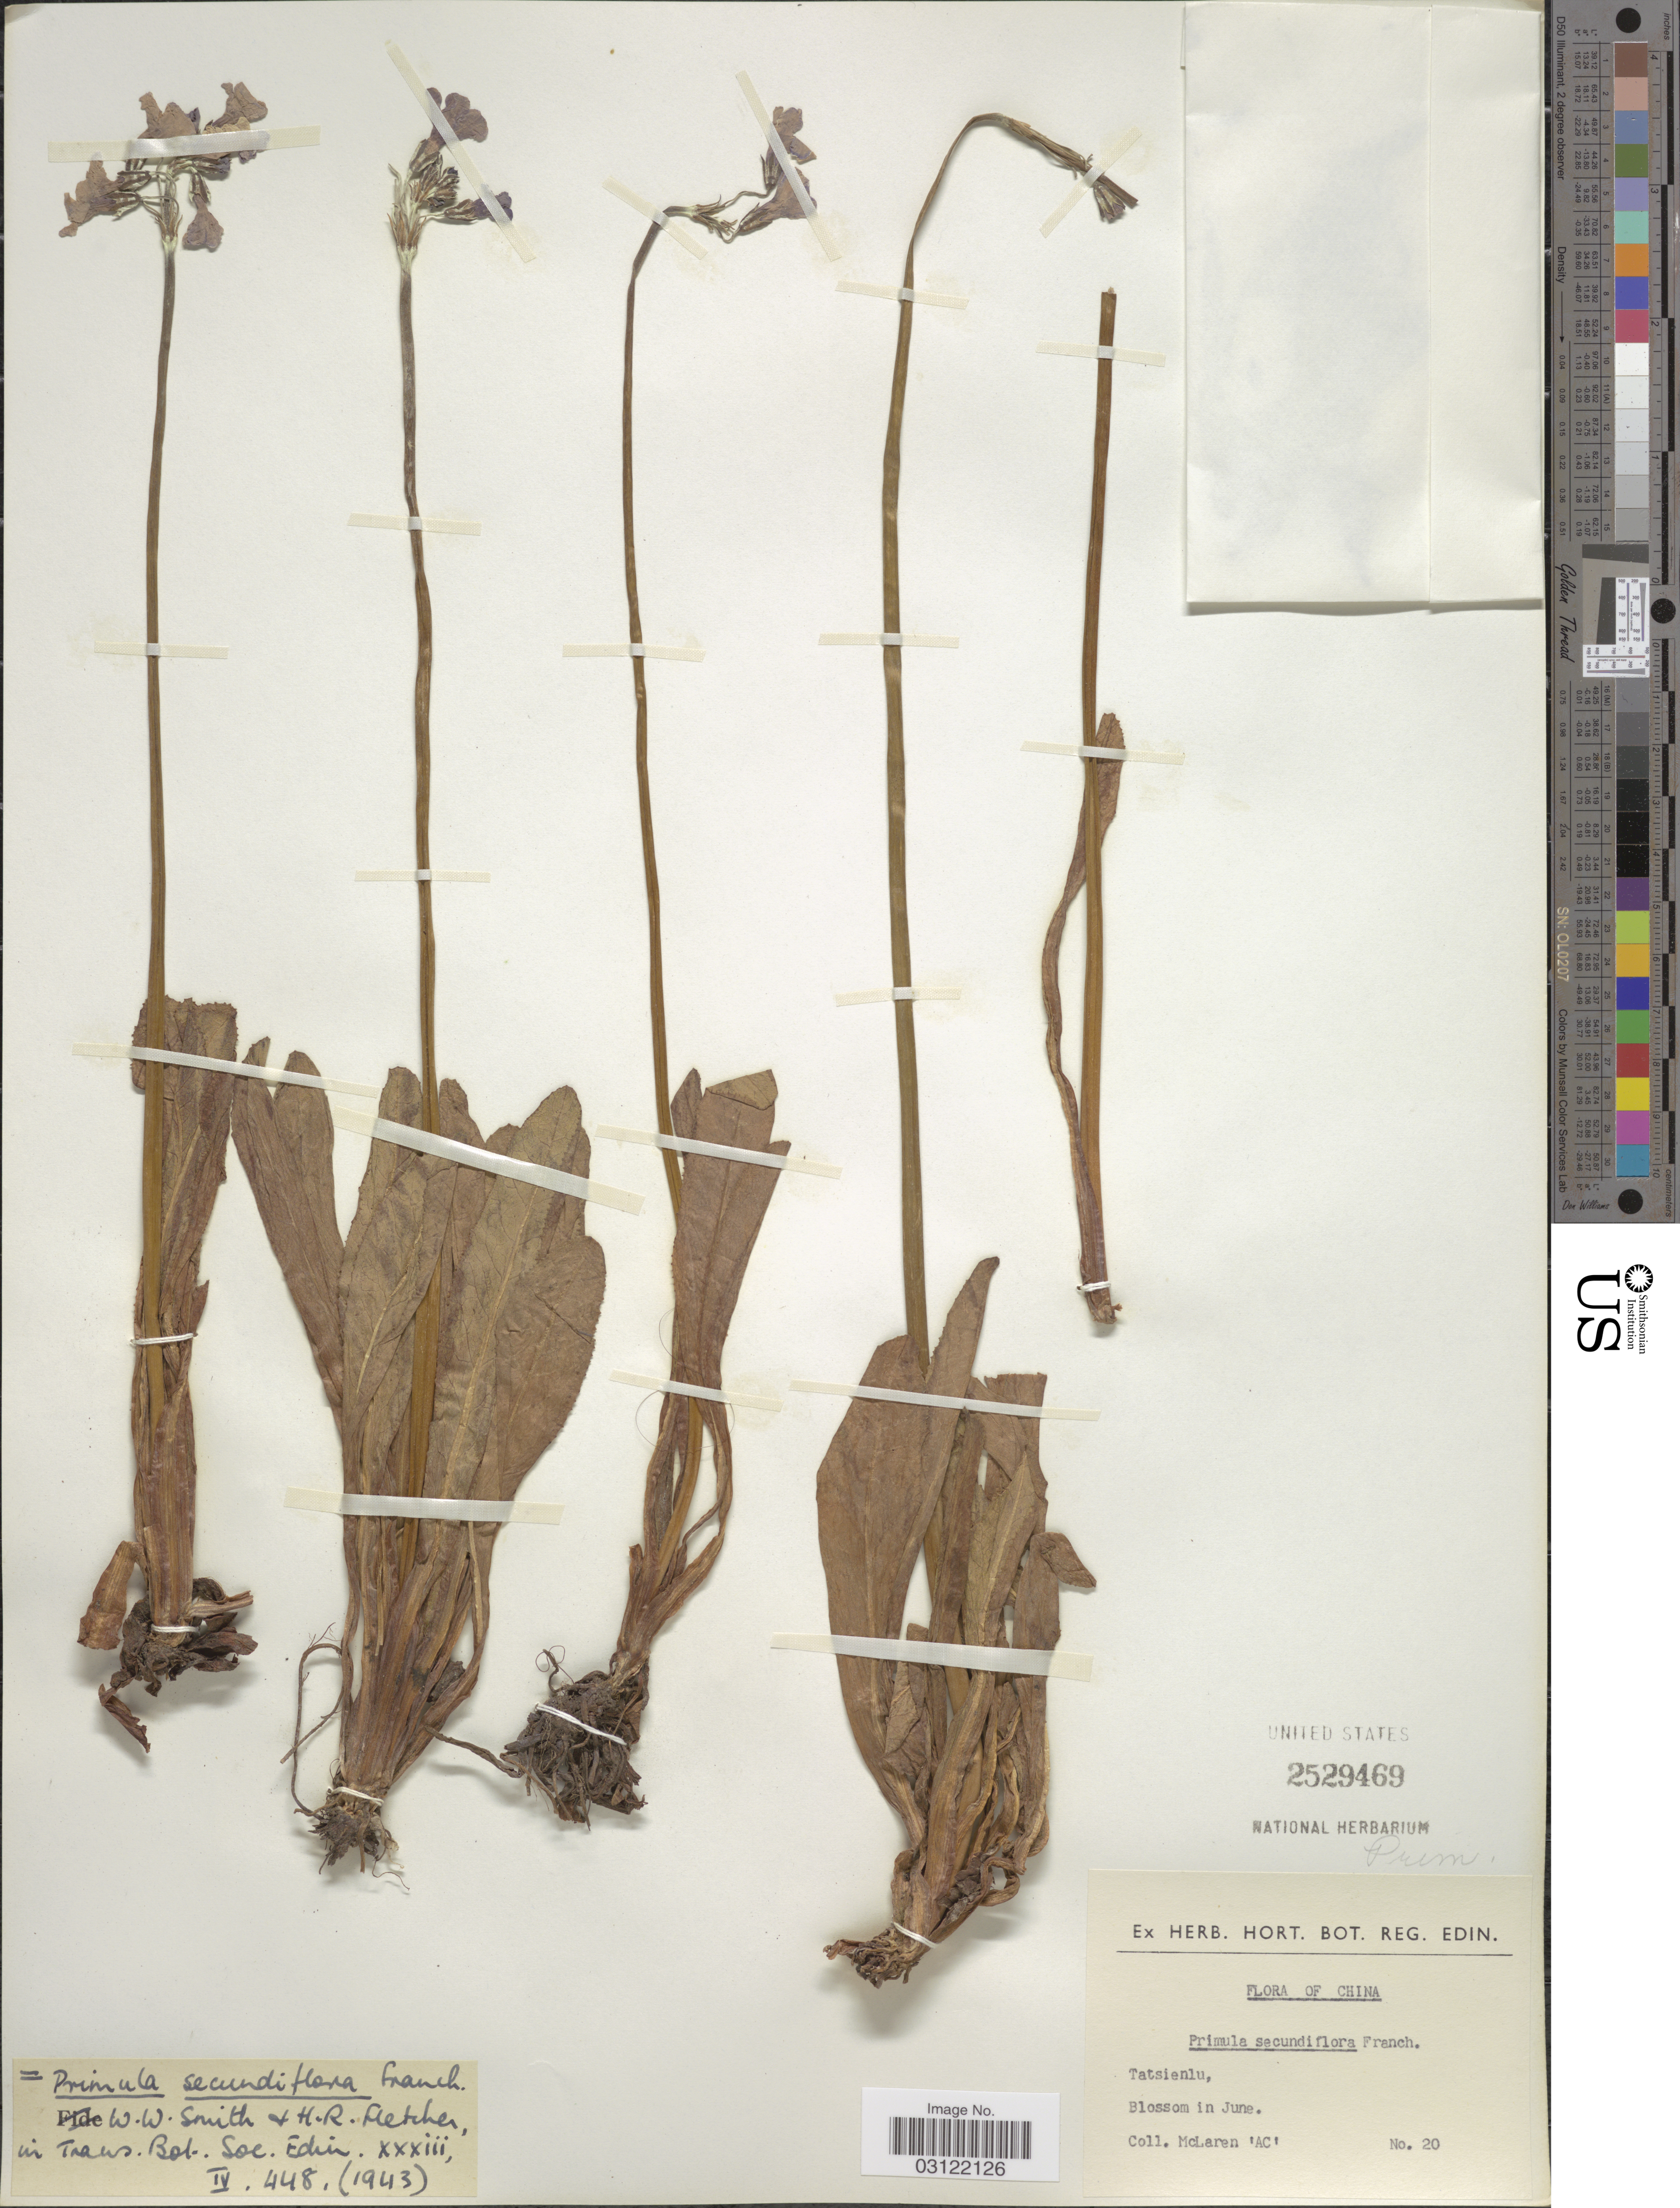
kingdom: Plantae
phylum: Tracheophyta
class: Magnoliopsida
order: Ericales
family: Primulaceae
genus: Primula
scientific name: Primula secundiflora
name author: Franch.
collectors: McLaren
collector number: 20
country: China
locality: Tatsienlu.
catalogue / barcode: US 2529469